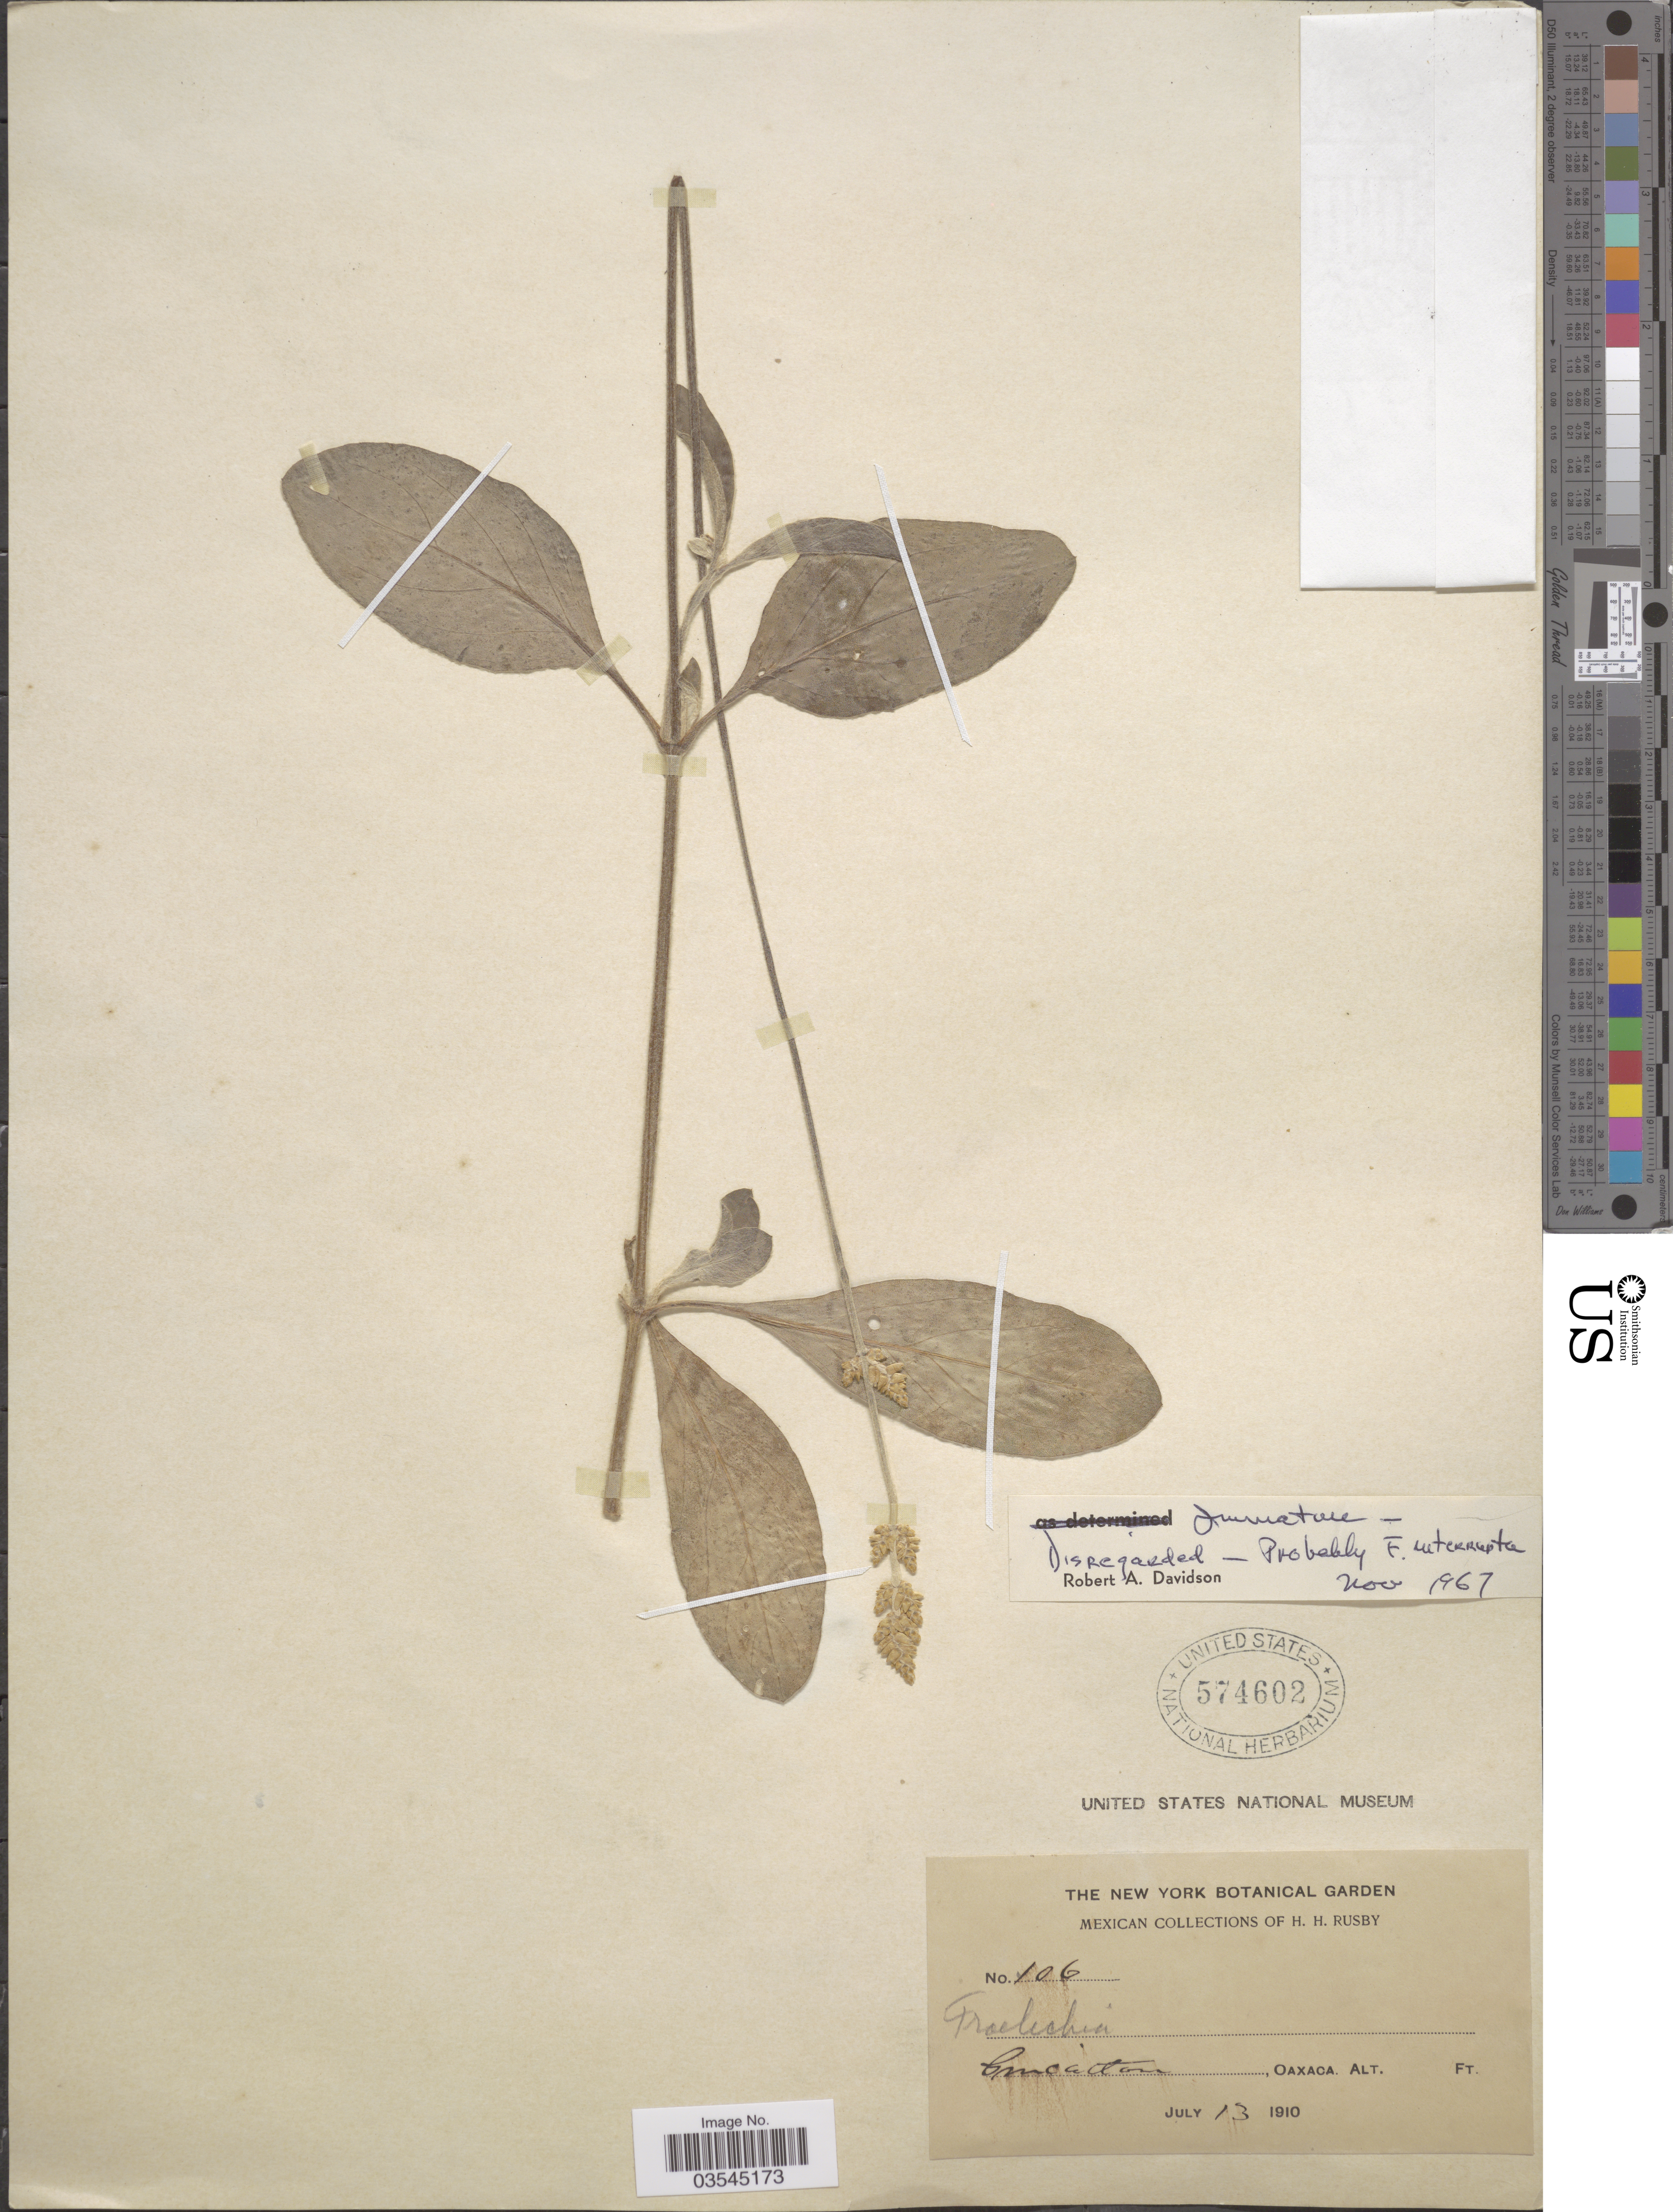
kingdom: Plantae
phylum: Tracheophyta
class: Magnoliopsida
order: Caryophyllales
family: Amaranthaceae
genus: Froelichia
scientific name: Froelichia interrupta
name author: (L.) Moq.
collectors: H. H. Rusby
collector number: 106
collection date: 1910-07-13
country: Mexico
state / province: Oaxaca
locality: Cuicatlan.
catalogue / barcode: US 574602